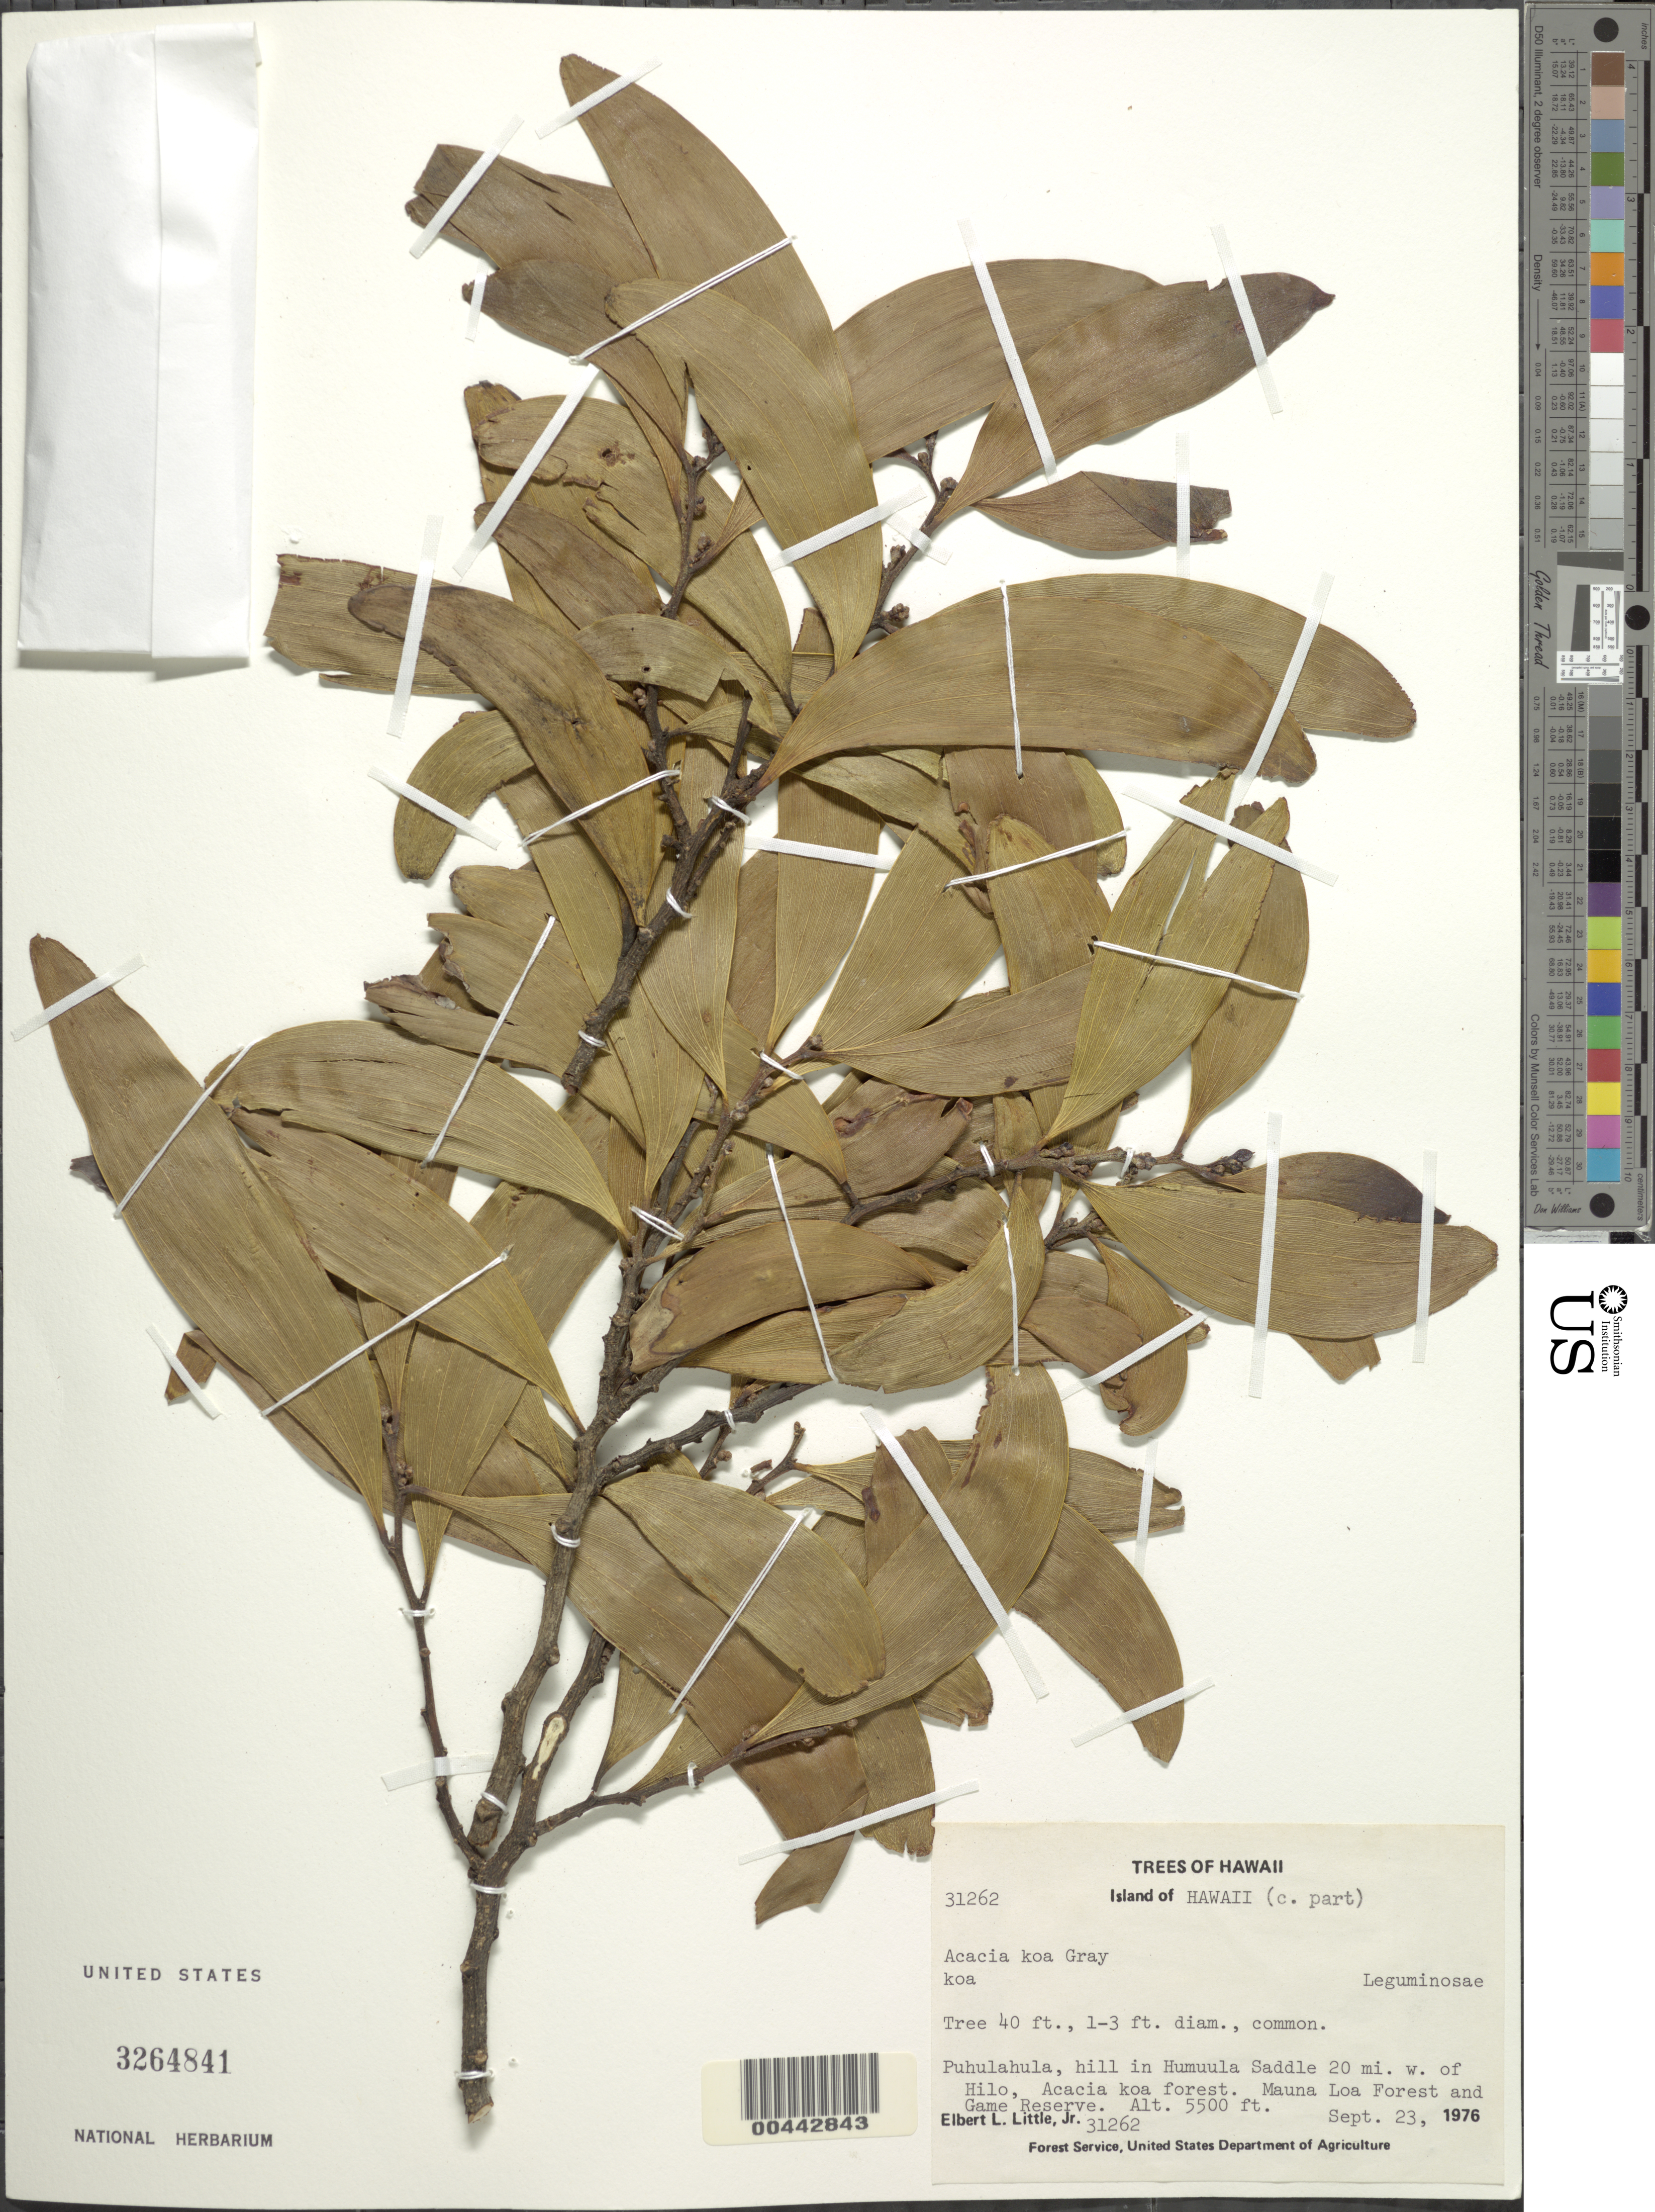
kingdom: Plantae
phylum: Tracheophyta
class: Magnoliopsida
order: Fabales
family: Fabaceae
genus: Acacia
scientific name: Acacia koa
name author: A. Gray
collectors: E. L. Little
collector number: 31262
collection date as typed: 23 Sep 1976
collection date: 1976-09-23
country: United States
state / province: Hawaii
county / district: Hawaii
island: Hawaii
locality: Puhulahula, hill in Humuula Saddle 20 mi W of Hilo, Mauna Loa Forest and Game Reserve. Central part of Hawaii.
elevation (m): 1676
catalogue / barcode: US 3264841